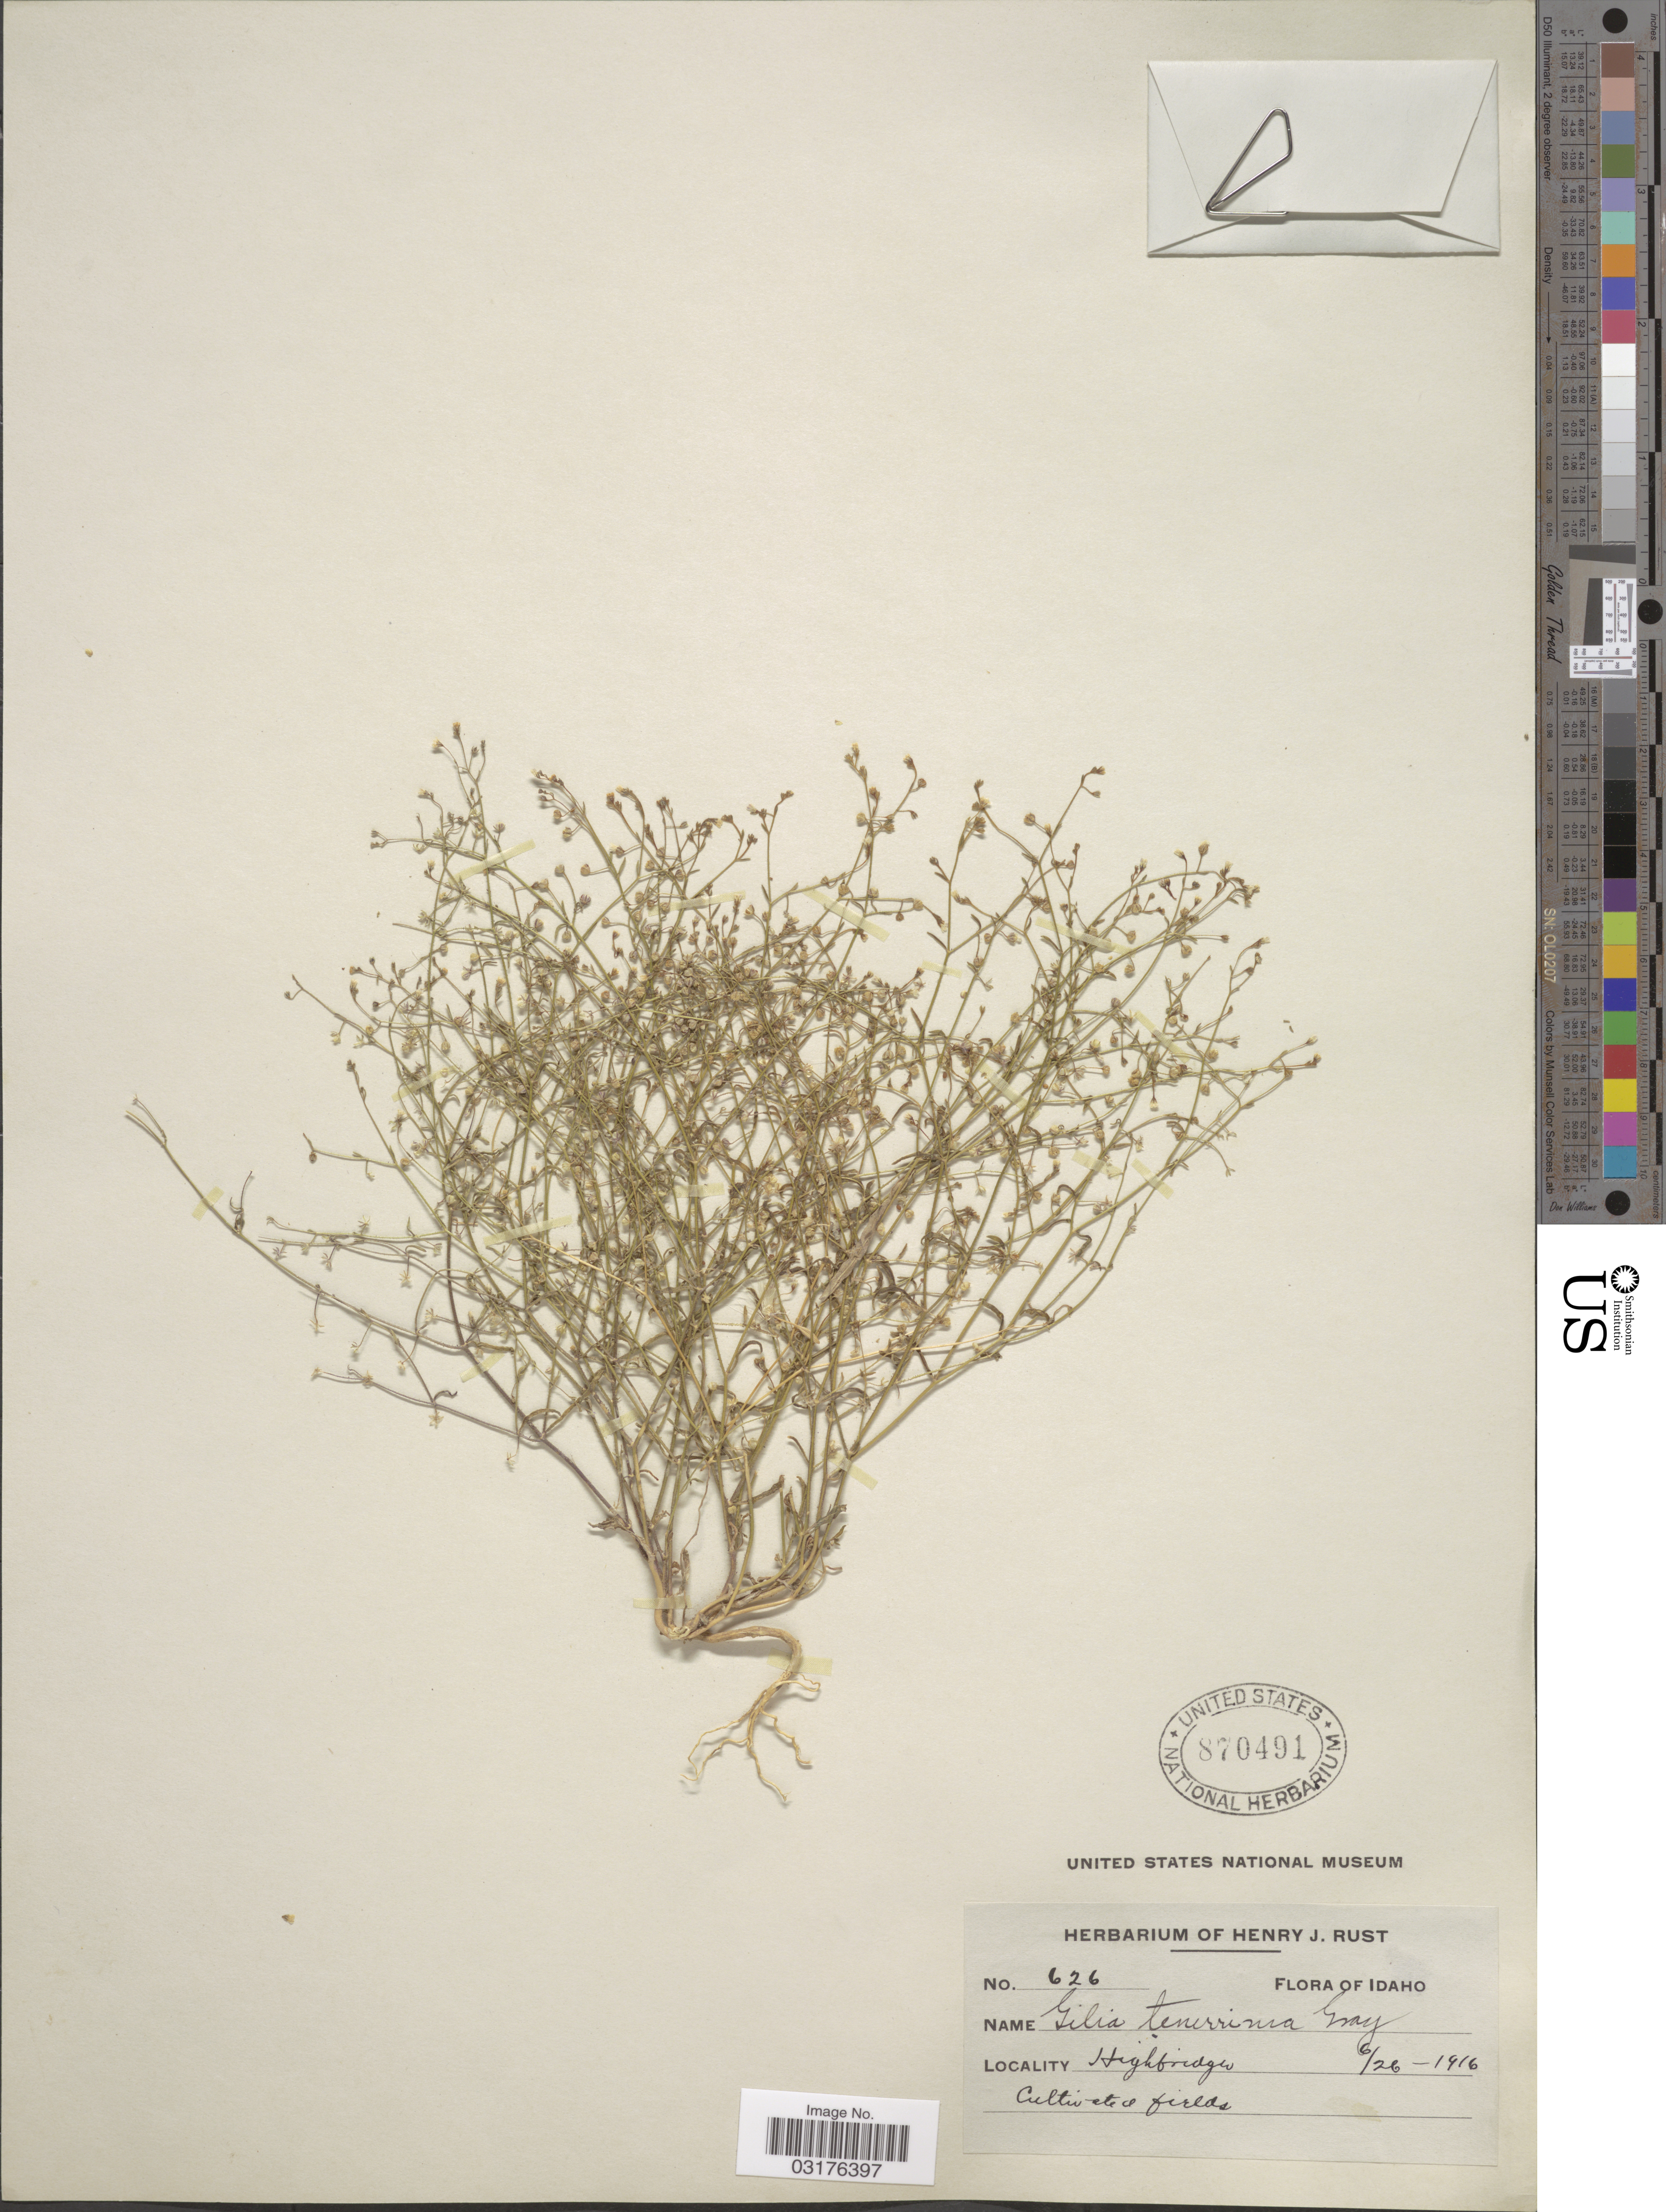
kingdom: Plantae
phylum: Tracheophyta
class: Magnoliopsida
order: Ericales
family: Polemoniaceae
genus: Lathrocasis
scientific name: Lathrocasis tenerrima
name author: (A. Gray) L.A. Johnson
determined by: Strong, Mark T., (BOT), Smithsonian Institution - National Museum of Natural History (UNITED STATES)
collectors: ex herb. Henry J. Rust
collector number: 626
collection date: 1916-06-26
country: United States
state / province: Idaho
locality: Highbridge, Cultivated fields.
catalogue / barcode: US 870491